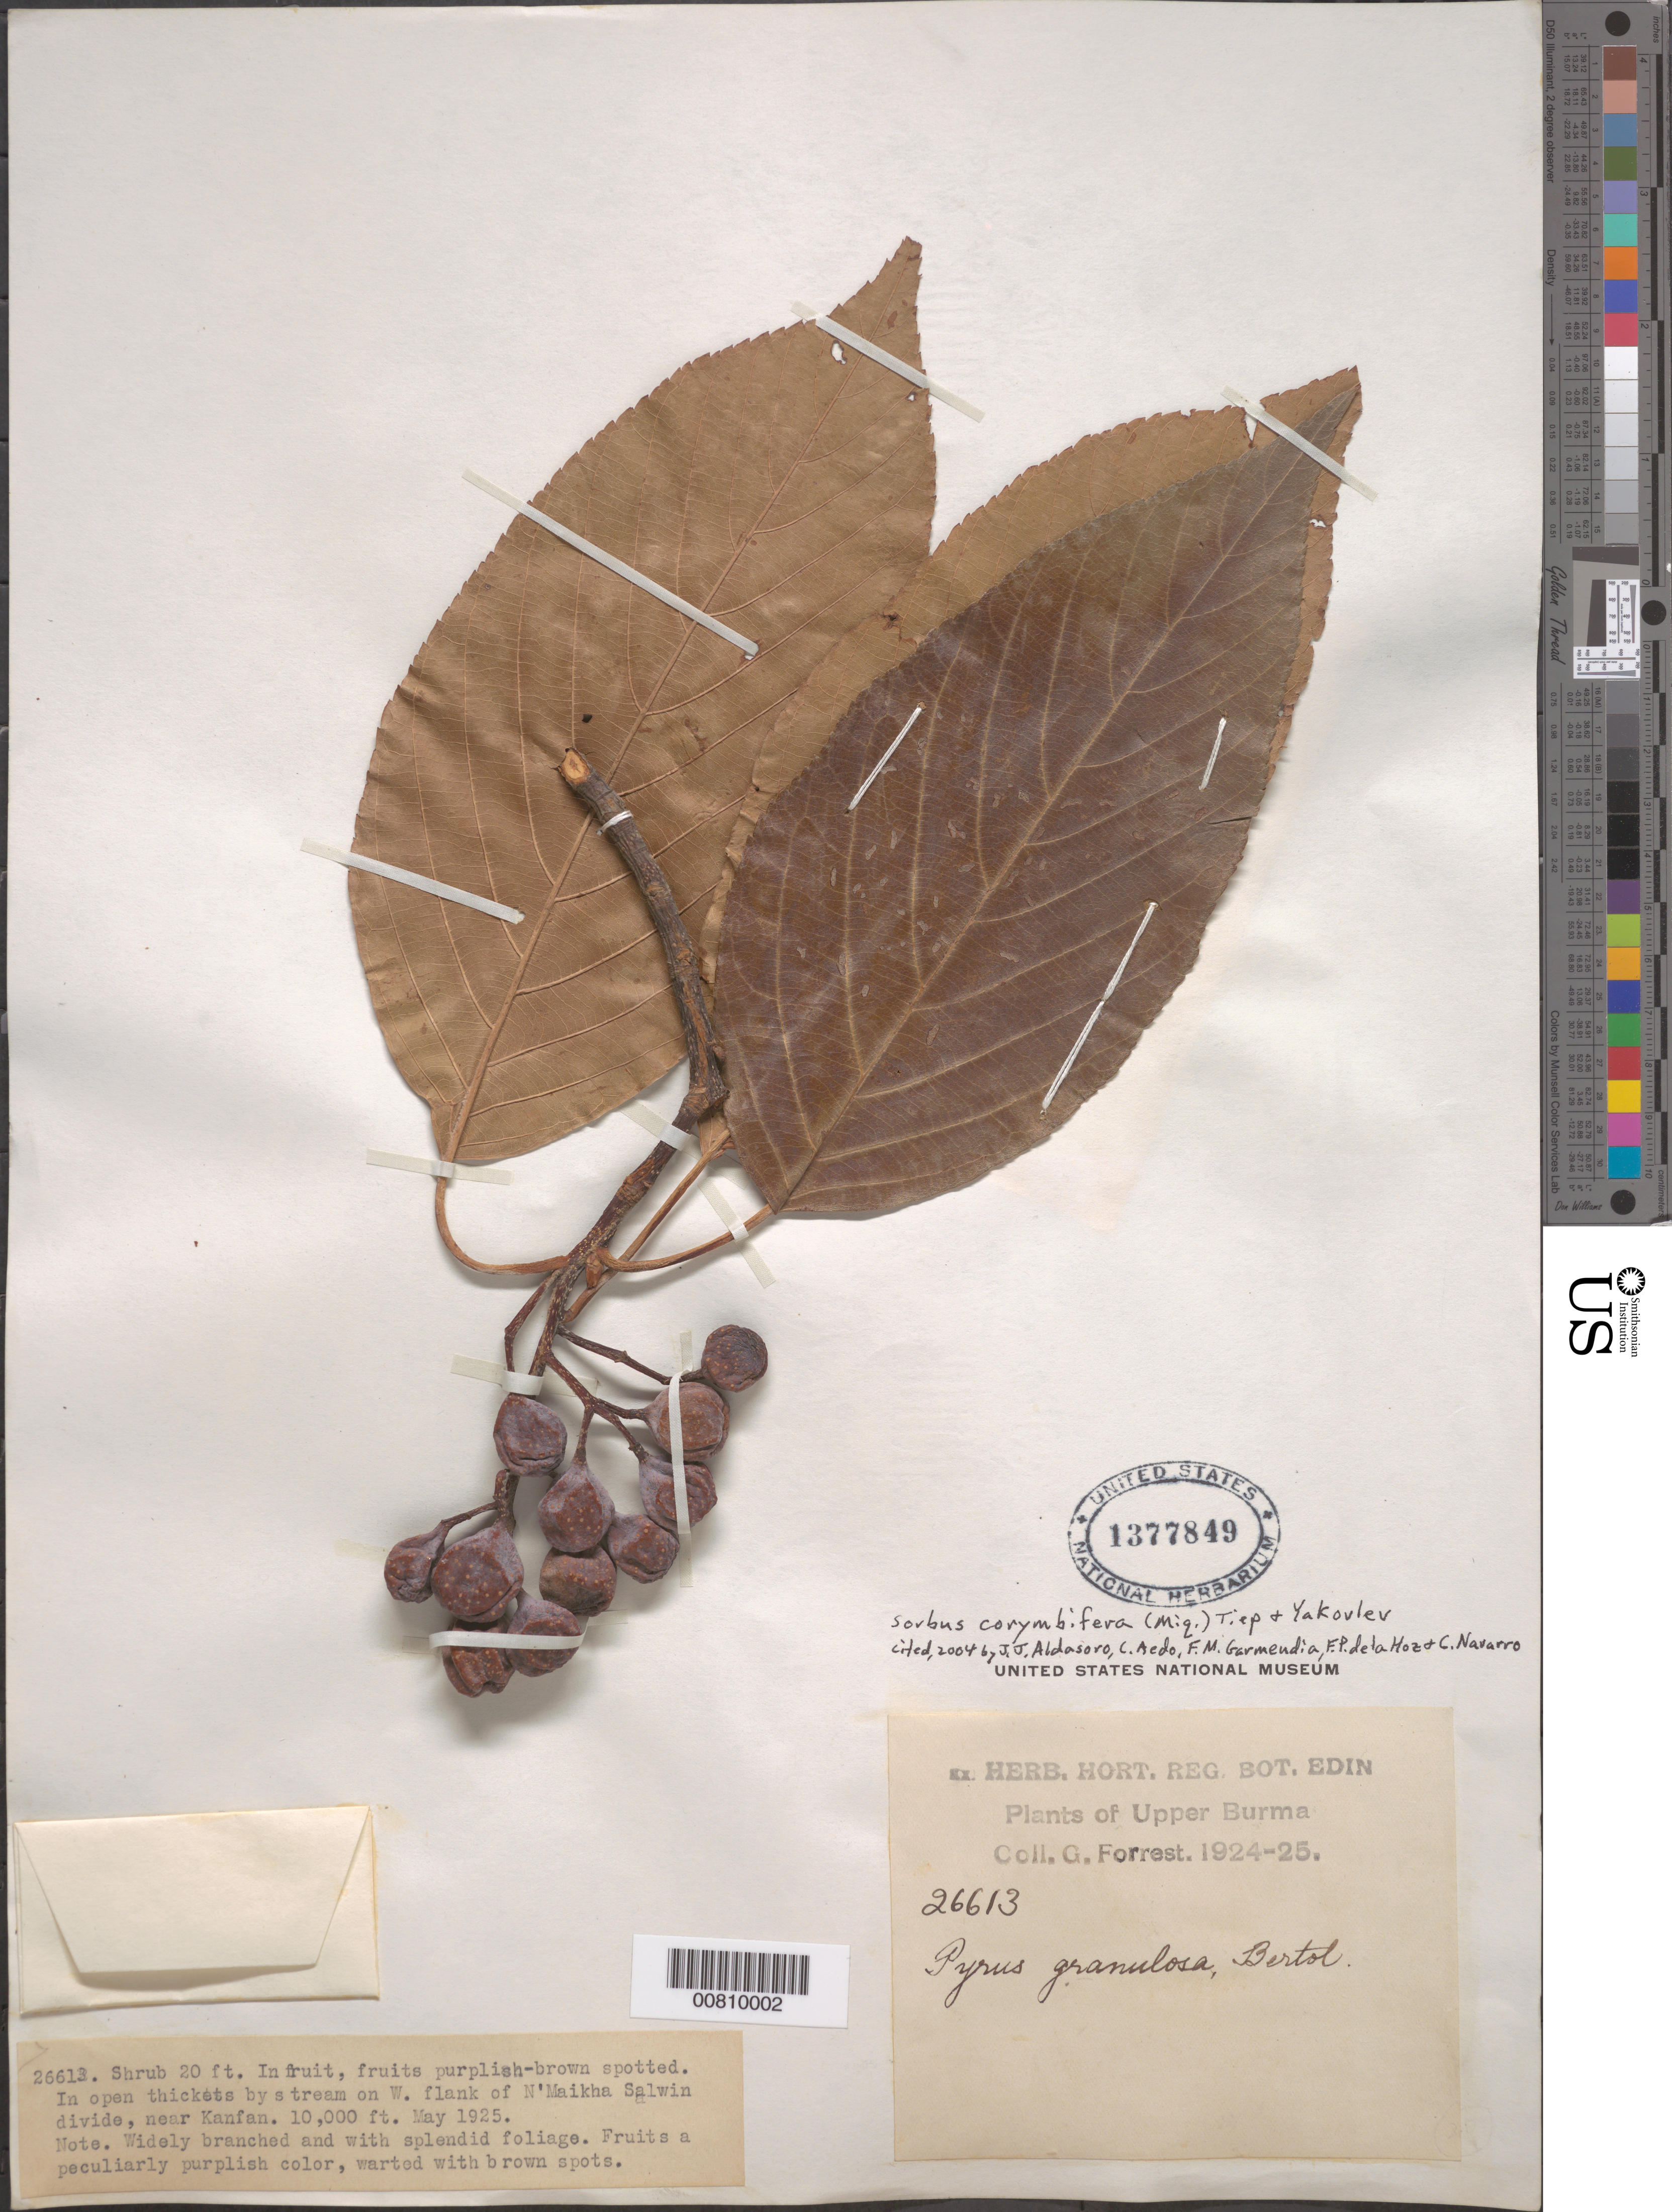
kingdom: Plantae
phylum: Tracheophyta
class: Magnoliopsida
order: Rosales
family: Rosaceae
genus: Sorbus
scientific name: Sorbus corymbifera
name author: (Miq.) T.H. Nguyên & Yakovlev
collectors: G. Forrest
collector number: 26613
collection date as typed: May 1925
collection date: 1925-05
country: Myanmar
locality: W flank of N'Maikha Salwin divide, near Kanfan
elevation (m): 3048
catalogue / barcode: US 1377849